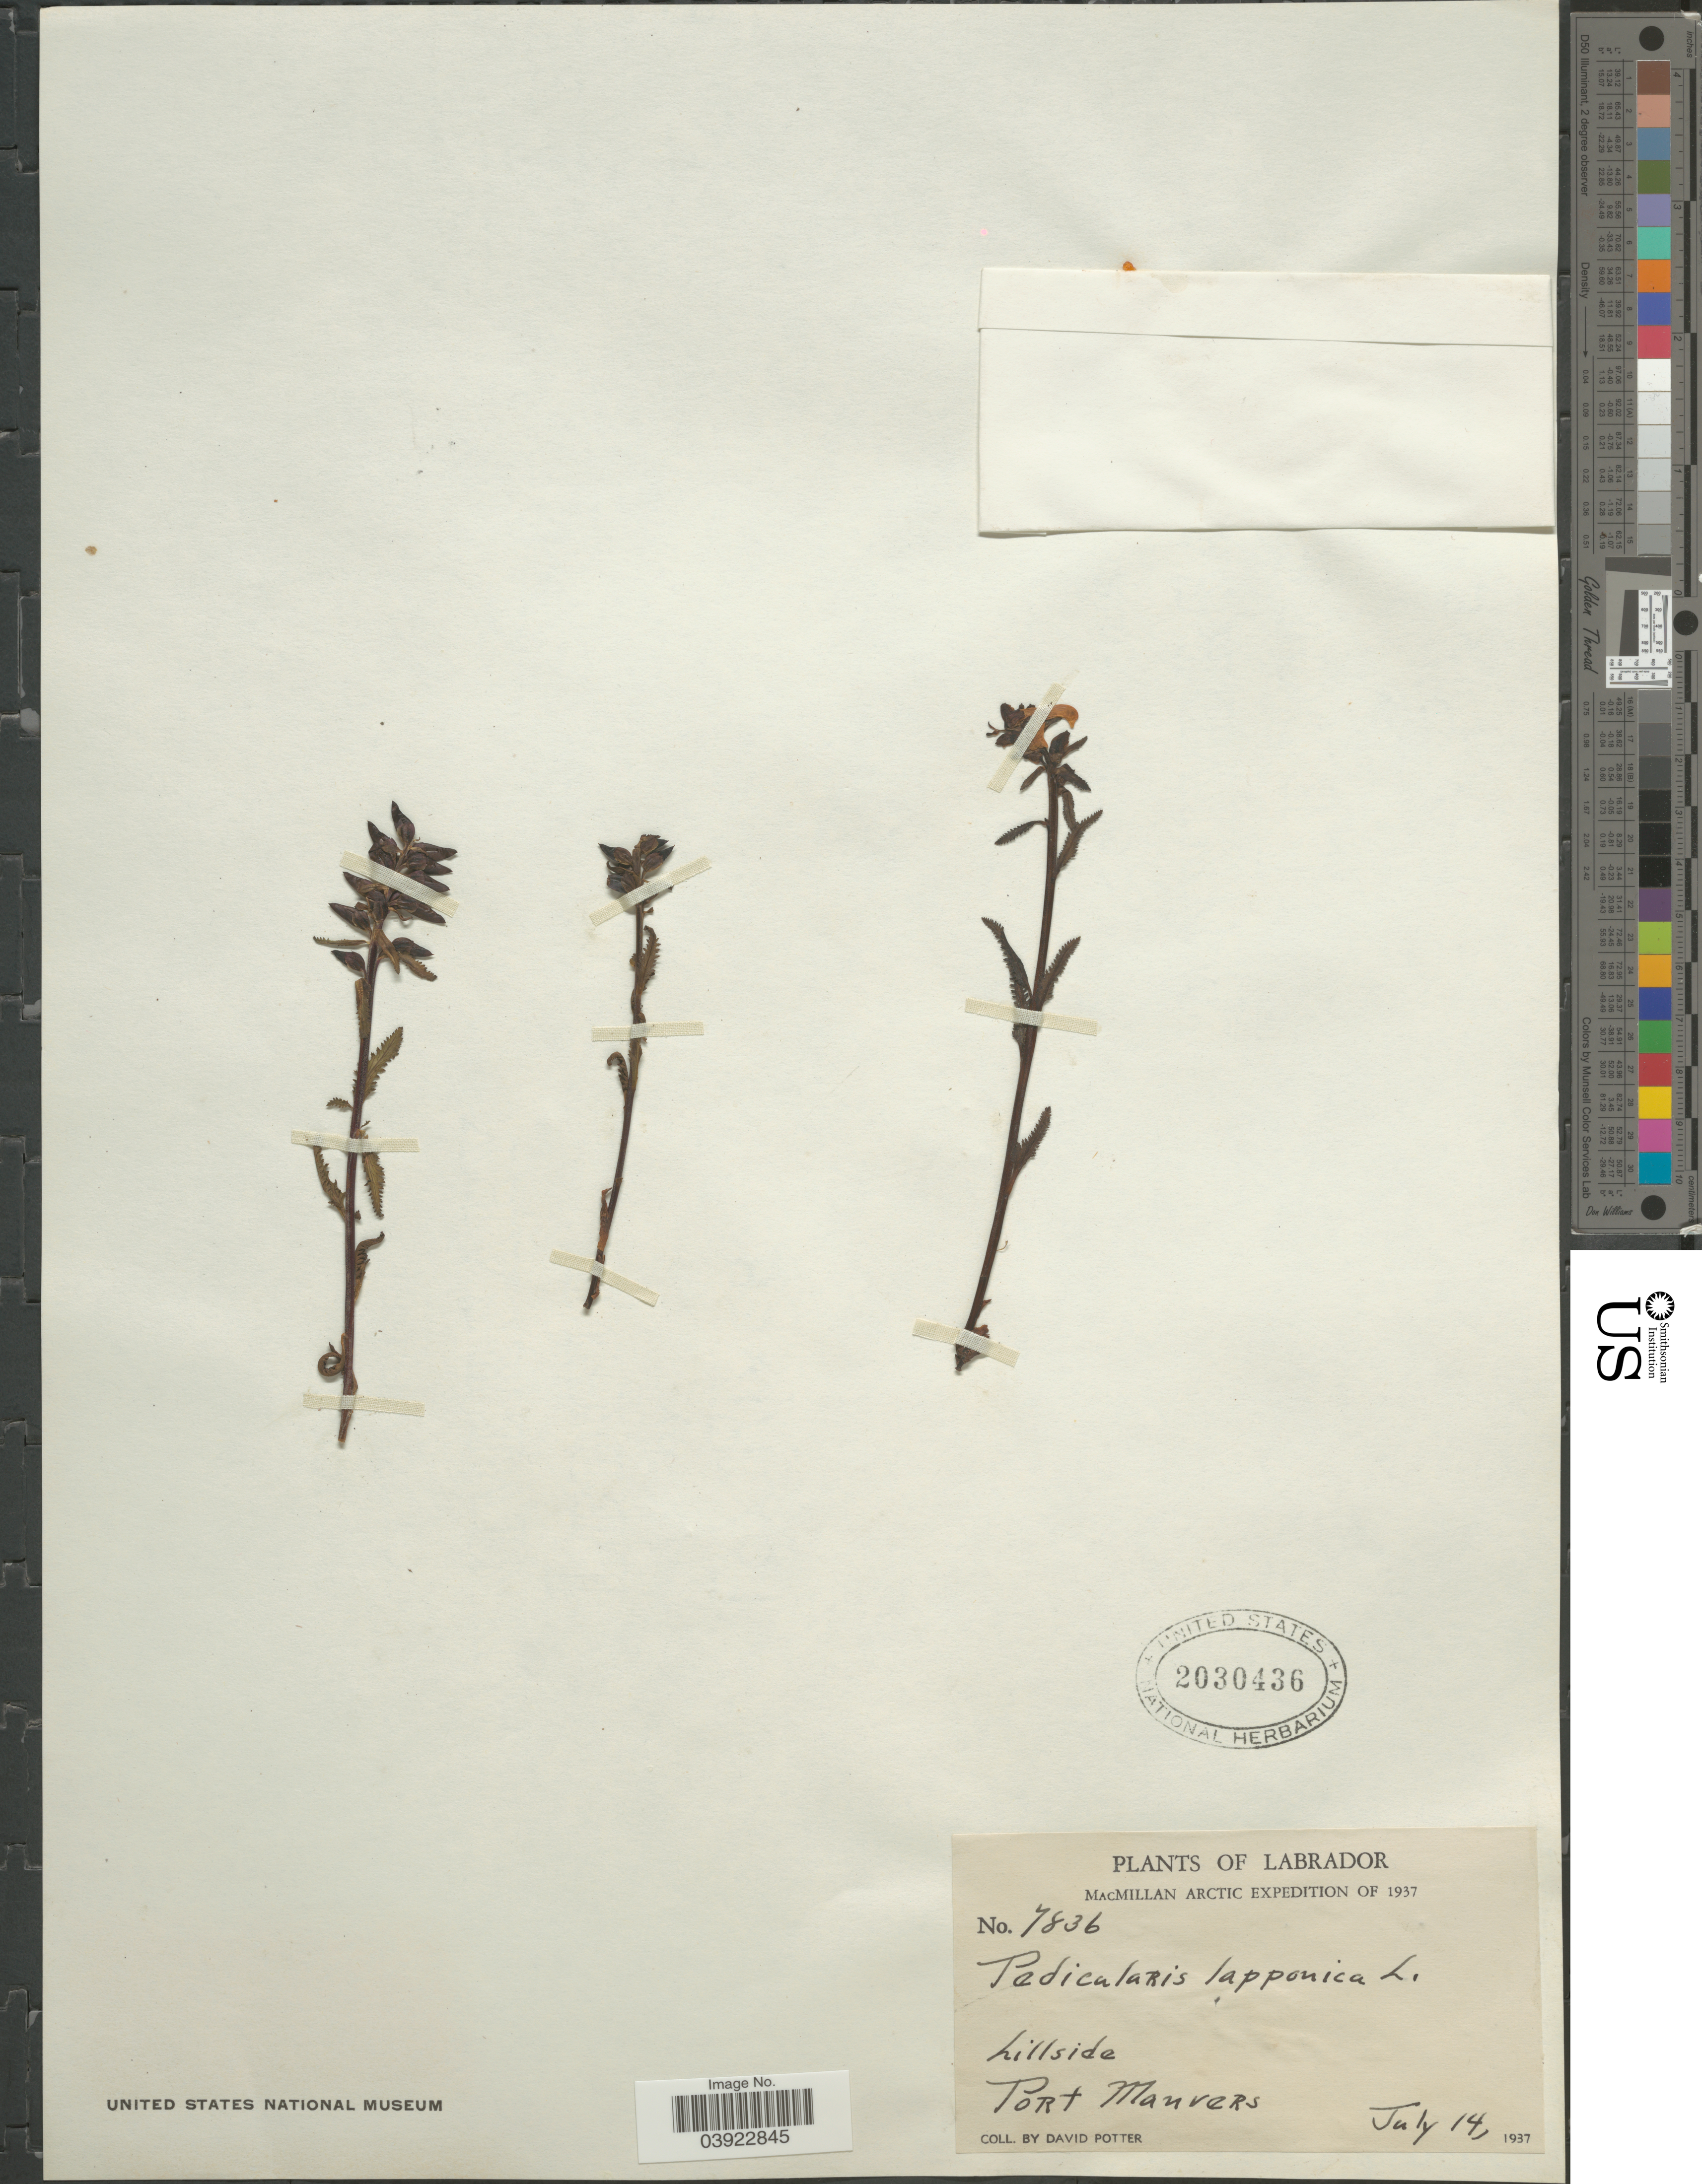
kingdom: Plantae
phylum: Tracheophyta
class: Magnoliopsida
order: Lamiales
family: Orobanchaceae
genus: Pedicularis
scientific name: Pedicularis lapponica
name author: L.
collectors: D. Potter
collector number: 7836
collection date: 1937-07-14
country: Canada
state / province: Newfoundland and Labrador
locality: Labrador. Port Manvers.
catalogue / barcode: US 2030436